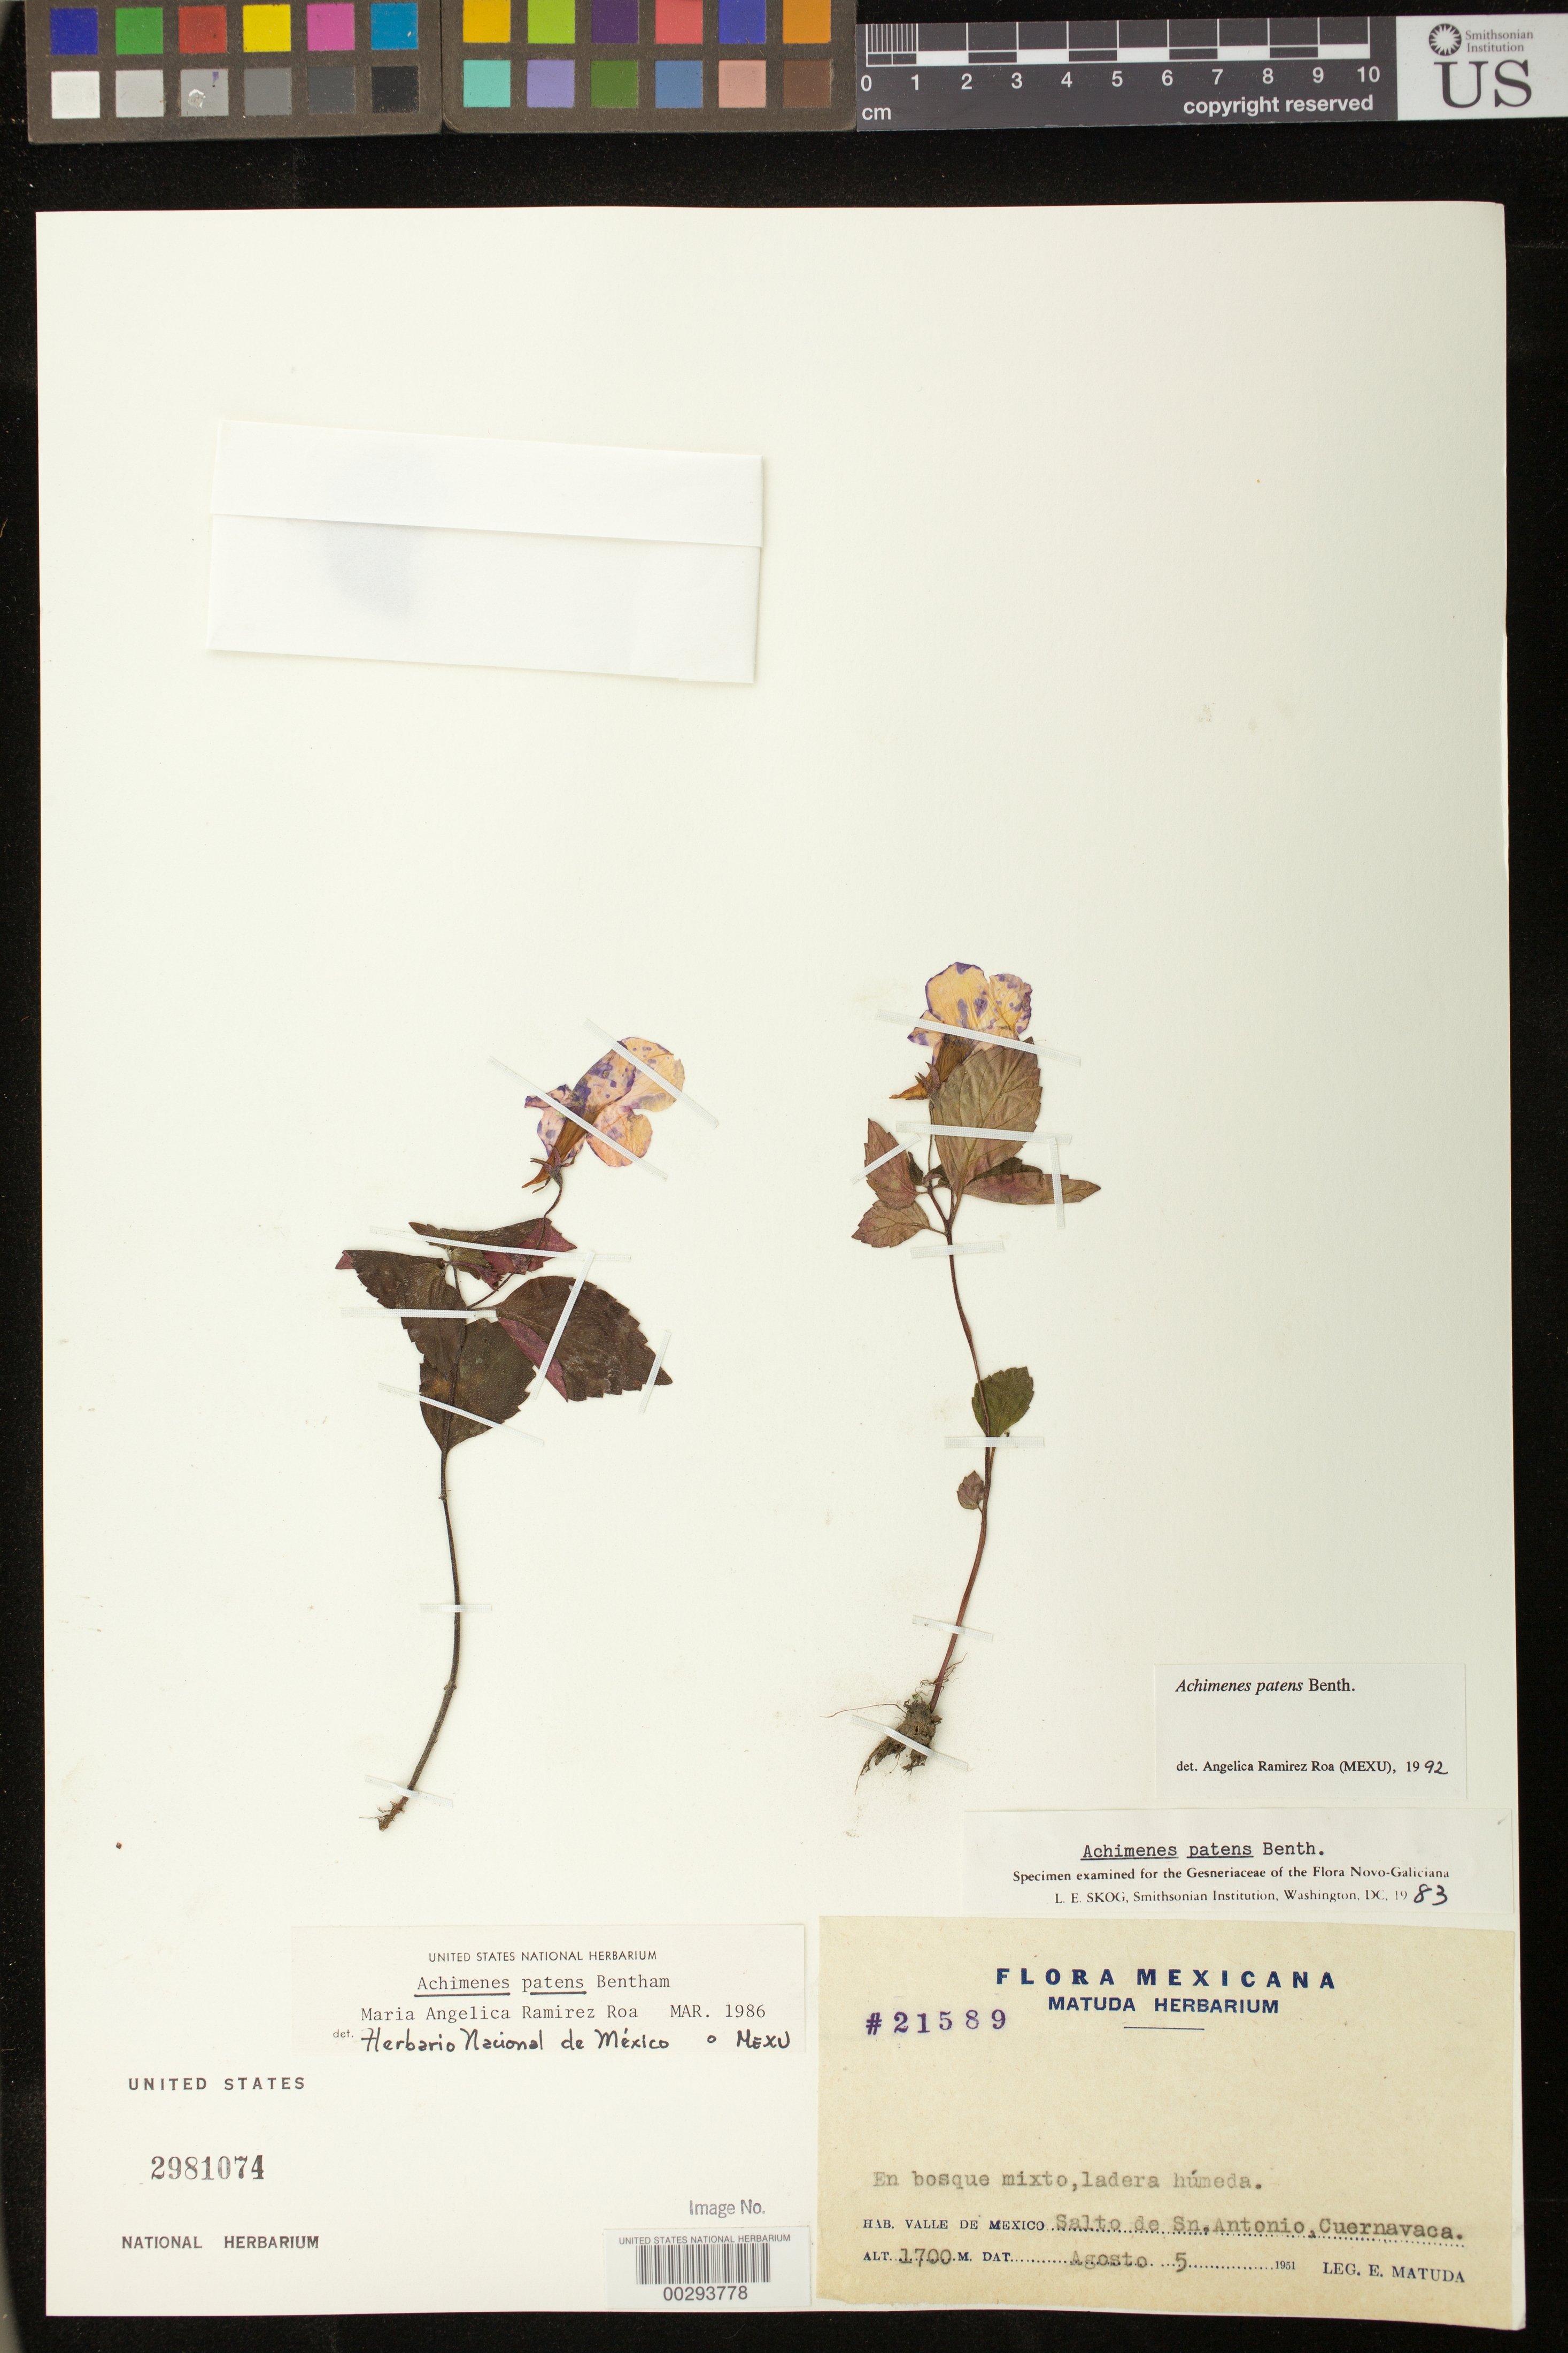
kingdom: Plantae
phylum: Tracheophyta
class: Magnoliopsida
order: Lamiales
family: Gesneriaceae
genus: Achimenes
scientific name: Achimenes patens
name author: Benth.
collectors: L. Matuda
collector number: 21589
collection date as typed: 05 Aug 1951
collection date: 1951-08-05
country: Mexico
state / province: Morelos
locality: Valle de Mexico, Salto de Sn Antonio, Cuernavaca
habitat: Inmixed forest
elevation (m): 1700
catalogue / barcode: US 2981074